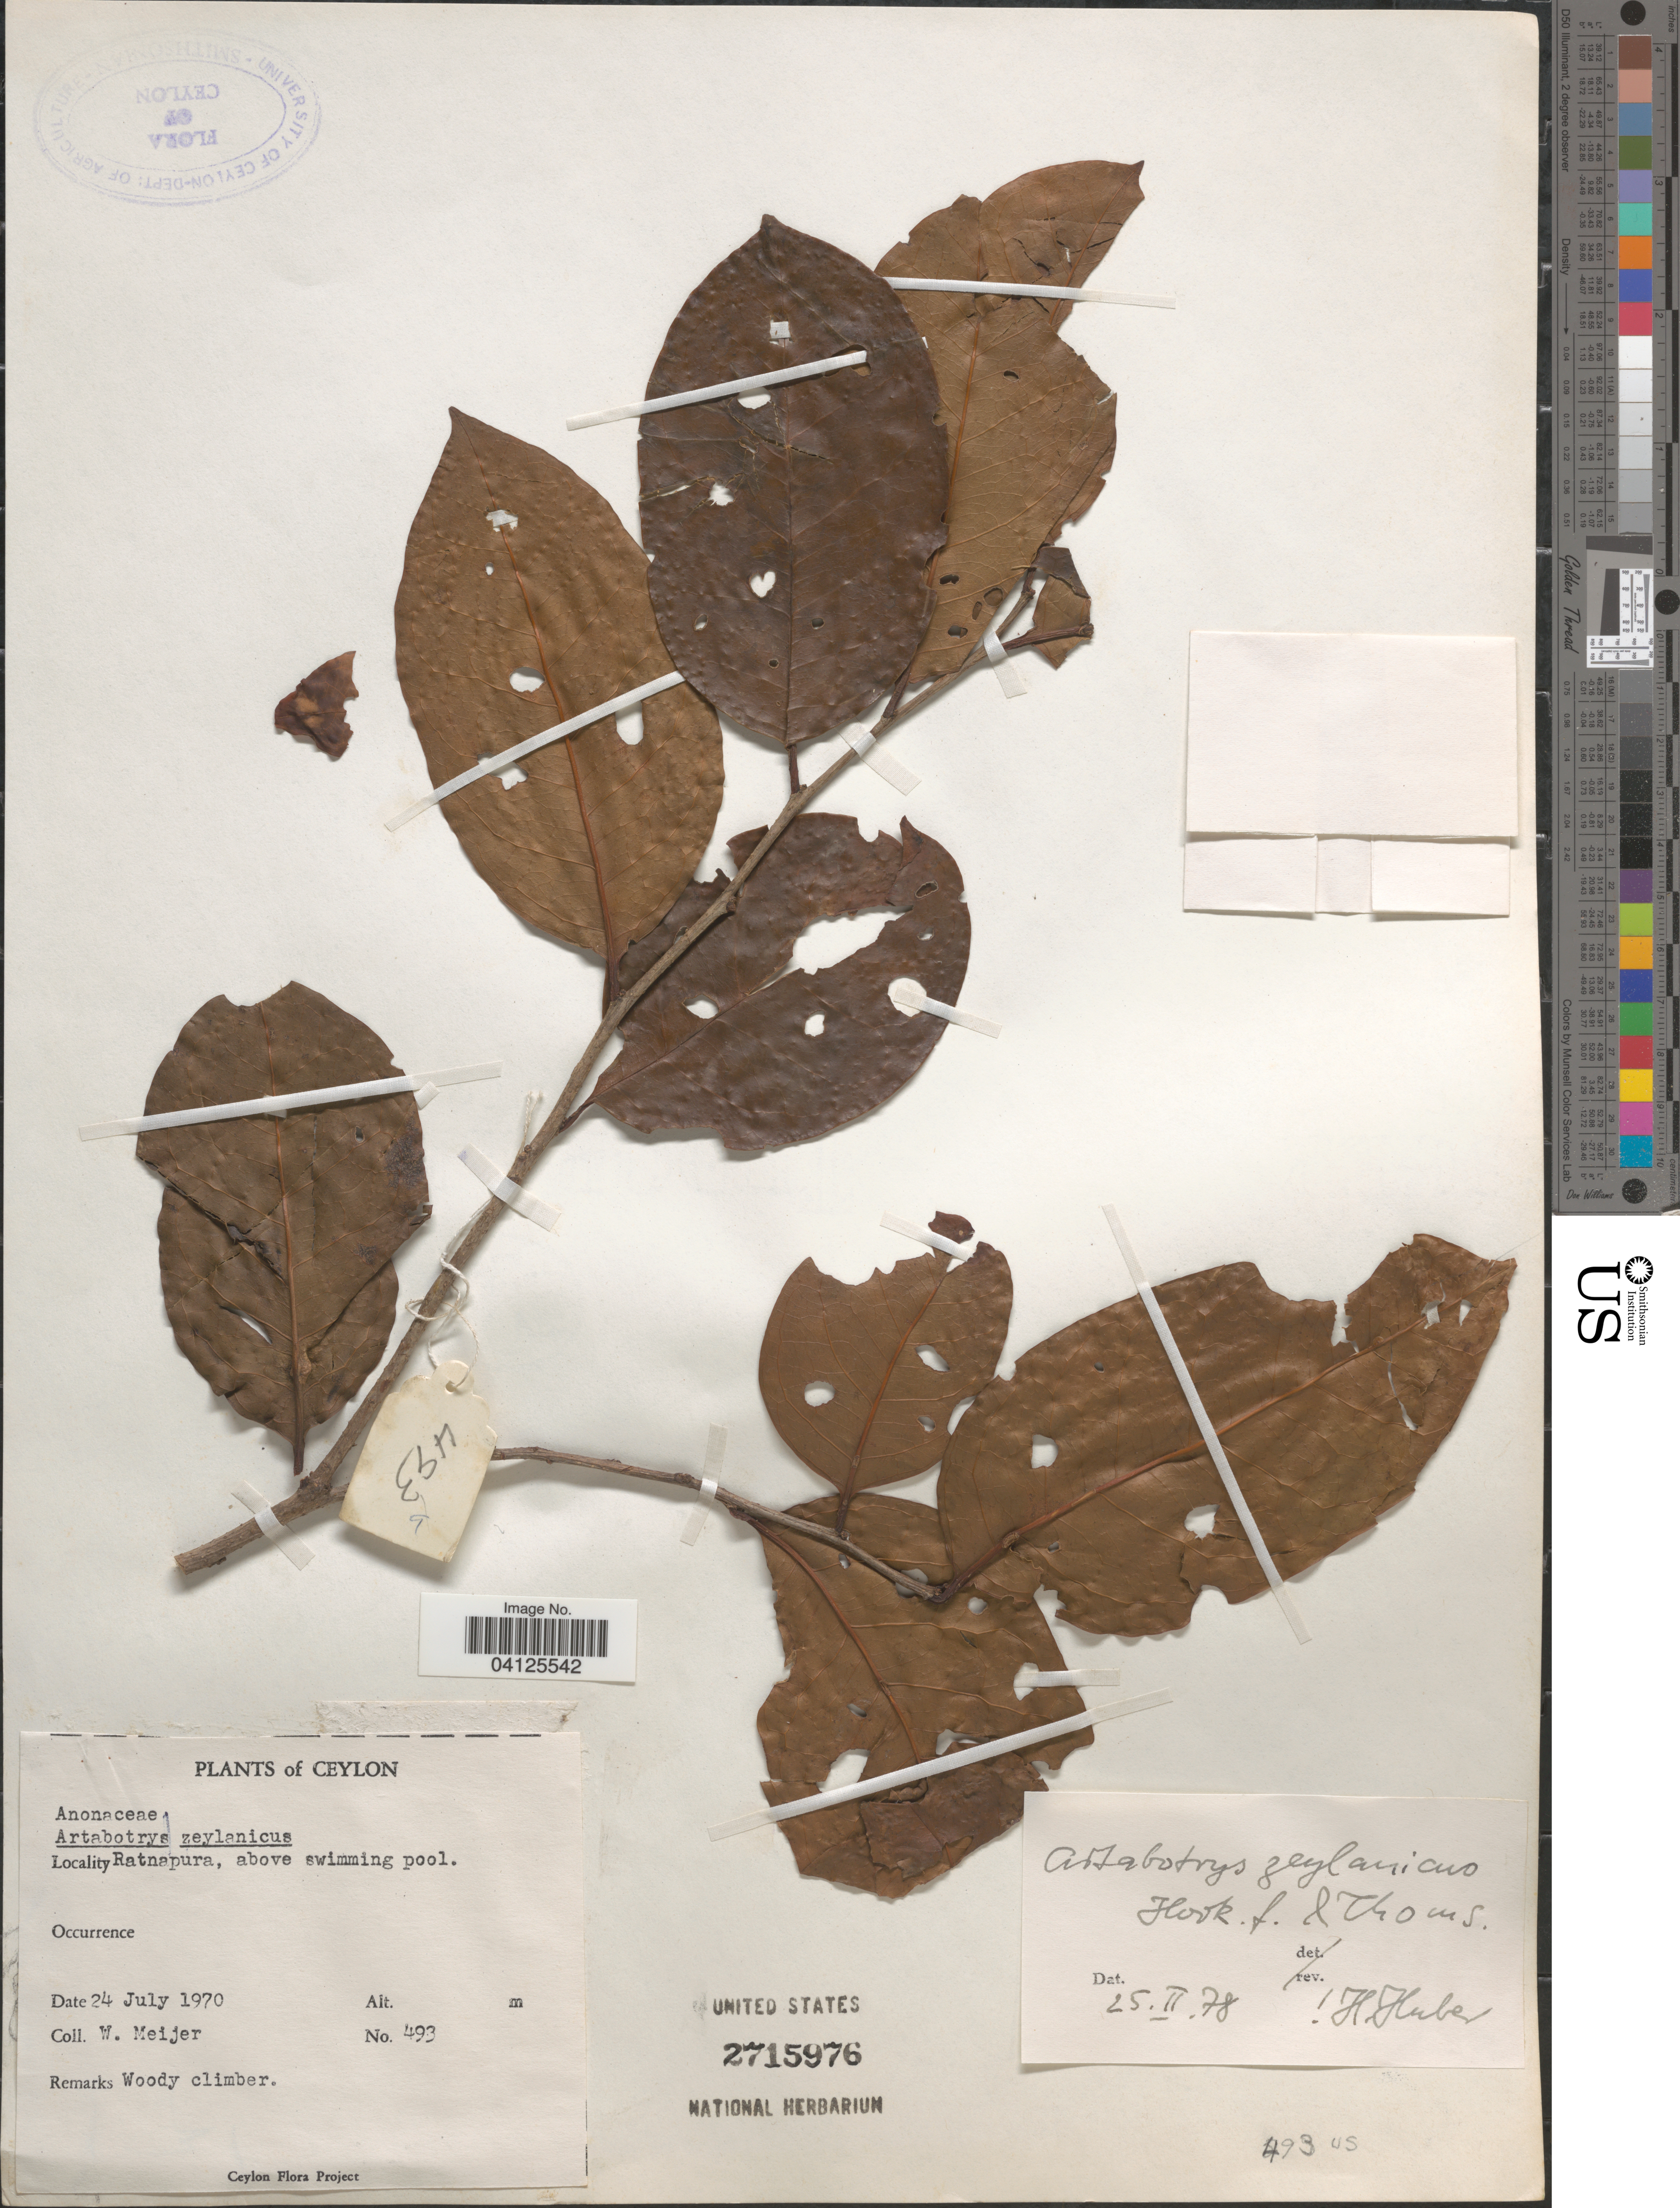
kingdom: Plantae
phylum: Tracheophyta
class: Magnoliopsida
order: Magnoliales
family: Annonaceae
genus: Artabotrys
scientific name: Artabotrys zeylanicus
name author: Hook. f. & Thomson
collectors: W. Meijer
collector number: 493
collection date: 1970-07-24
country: Sri Lanka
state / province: Sabaragamuwa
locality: Ceylon. Ratnapura, above swimming pool.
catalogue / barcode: US 2715976